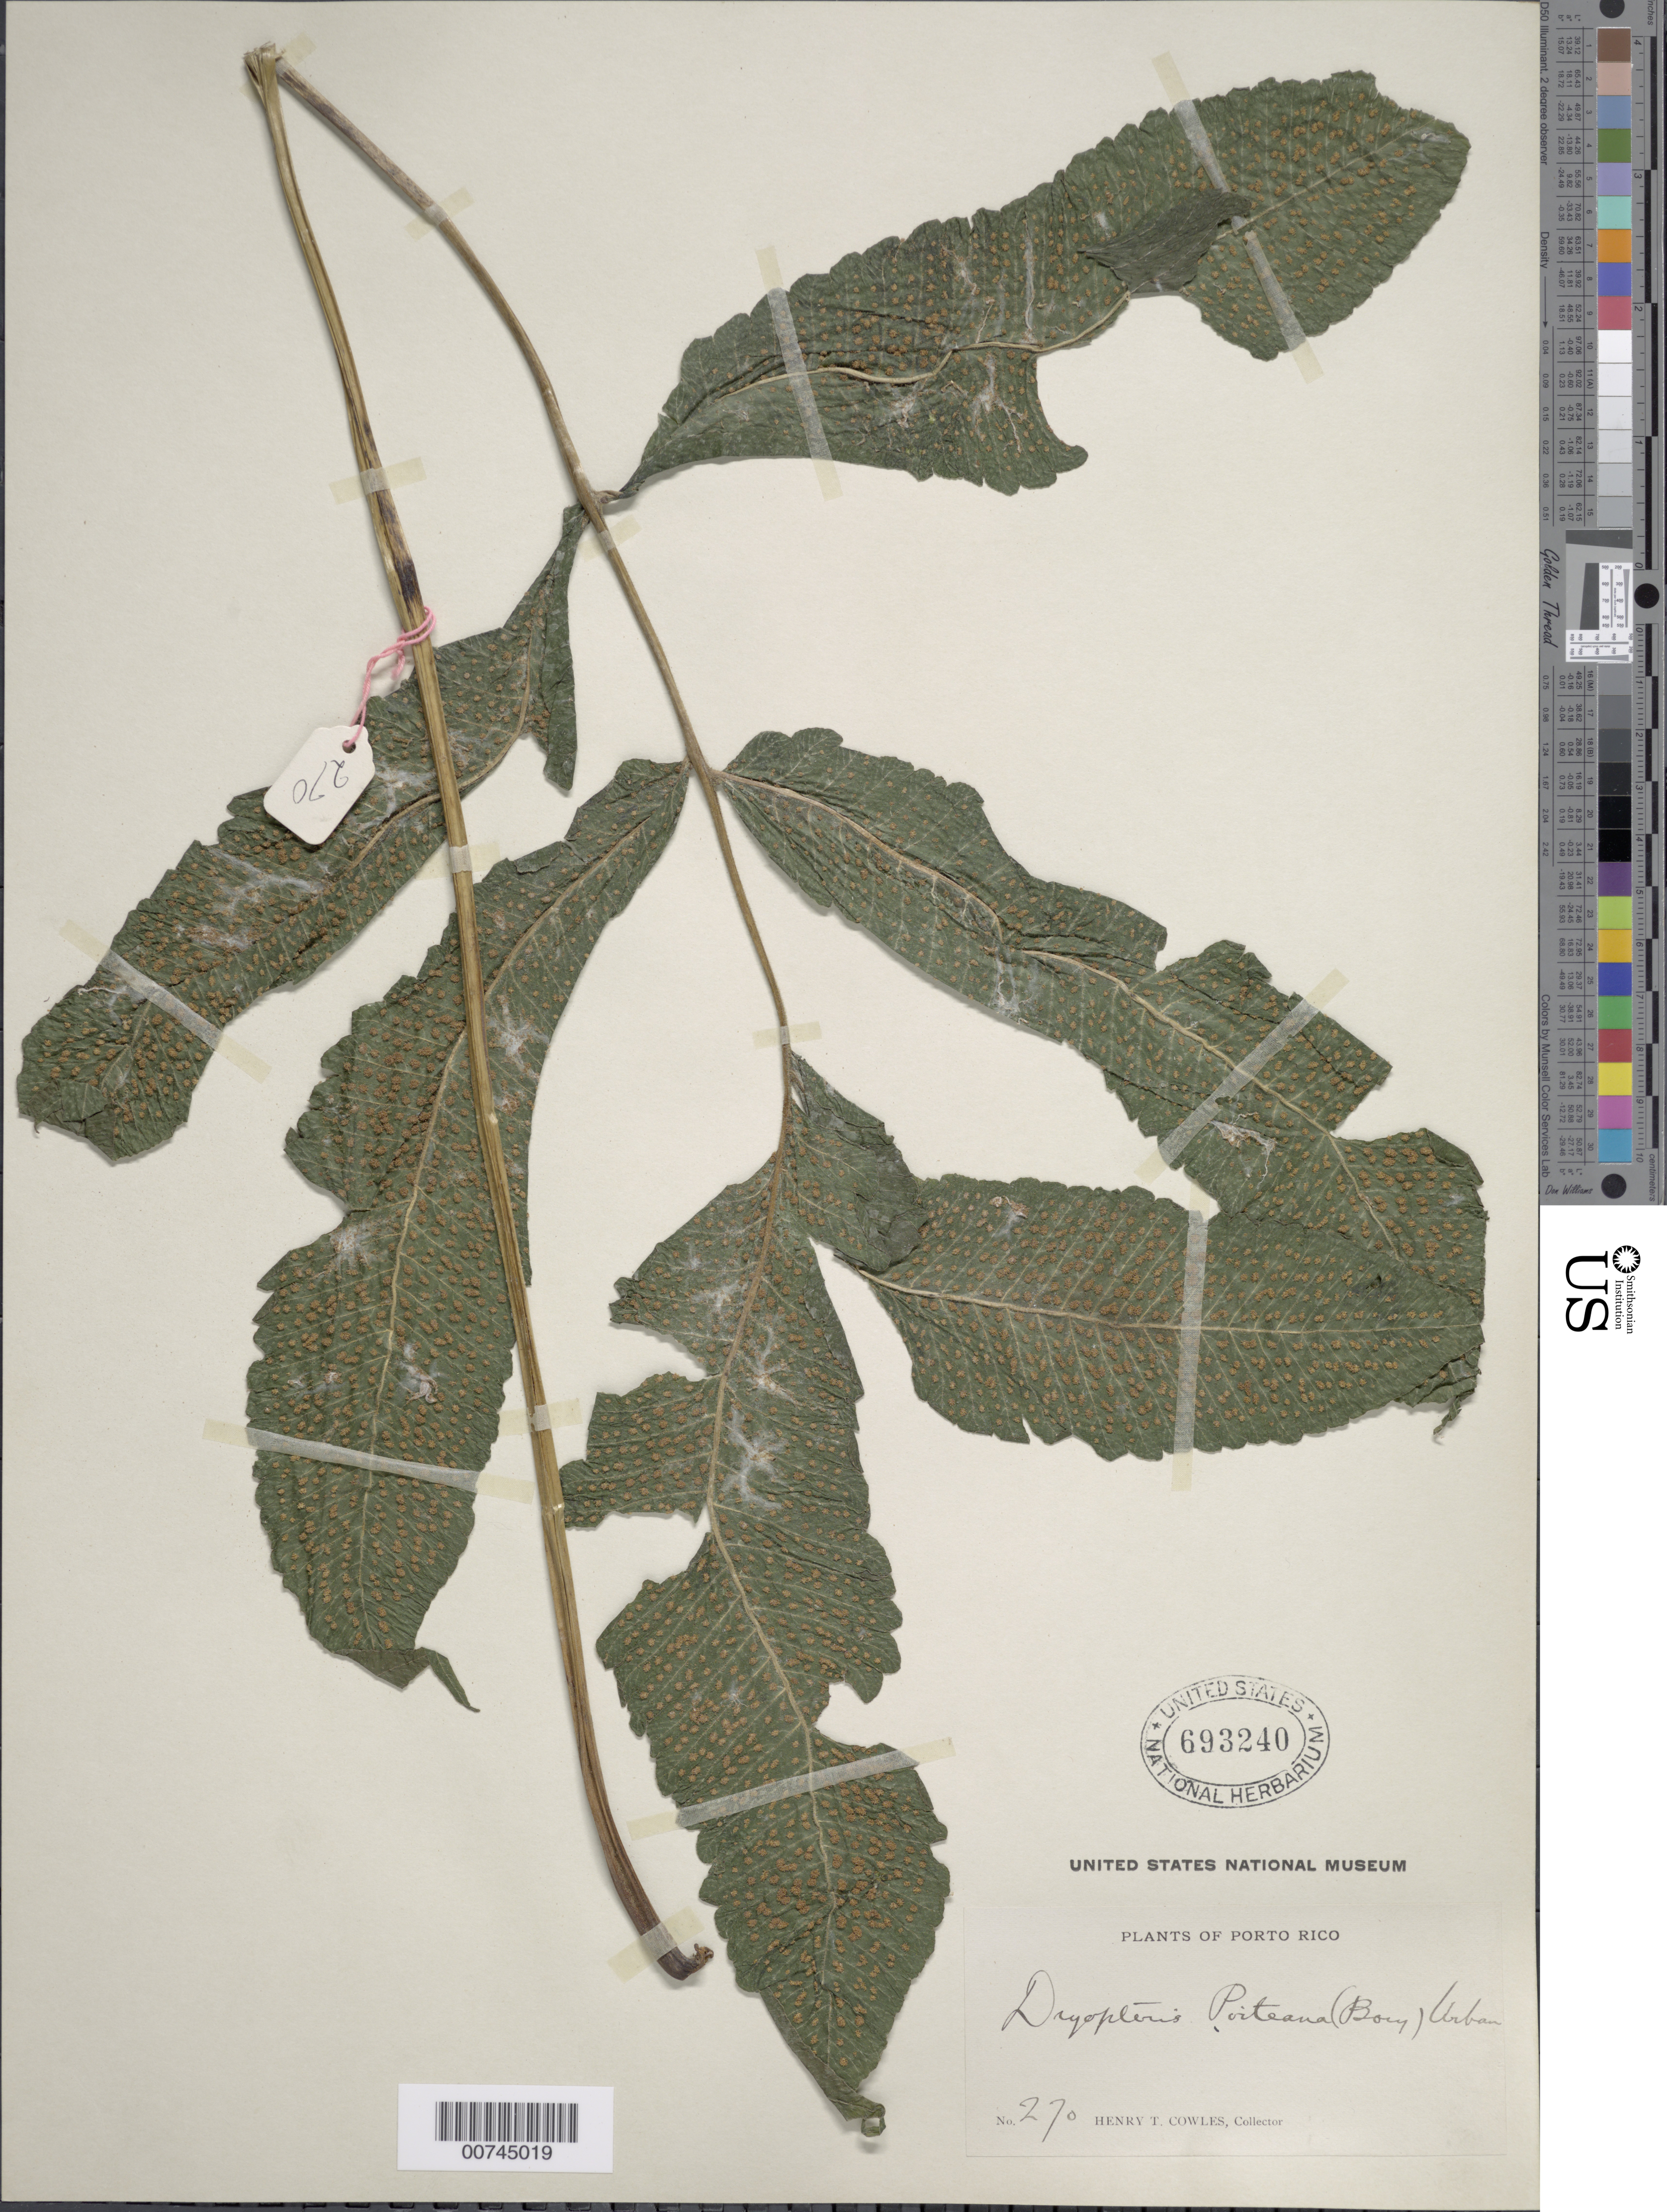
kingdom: Plantae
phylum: Tracheophyta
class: Polypodiopsida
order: Polypodiales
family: Thelypteridaceae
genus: Goniopteris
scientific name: Goniopteris poiteana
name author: (Bory) Ching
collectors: H. Cowles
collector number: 270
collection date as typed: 1911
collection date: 1911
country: Puerto Rico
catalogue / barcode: US 693240